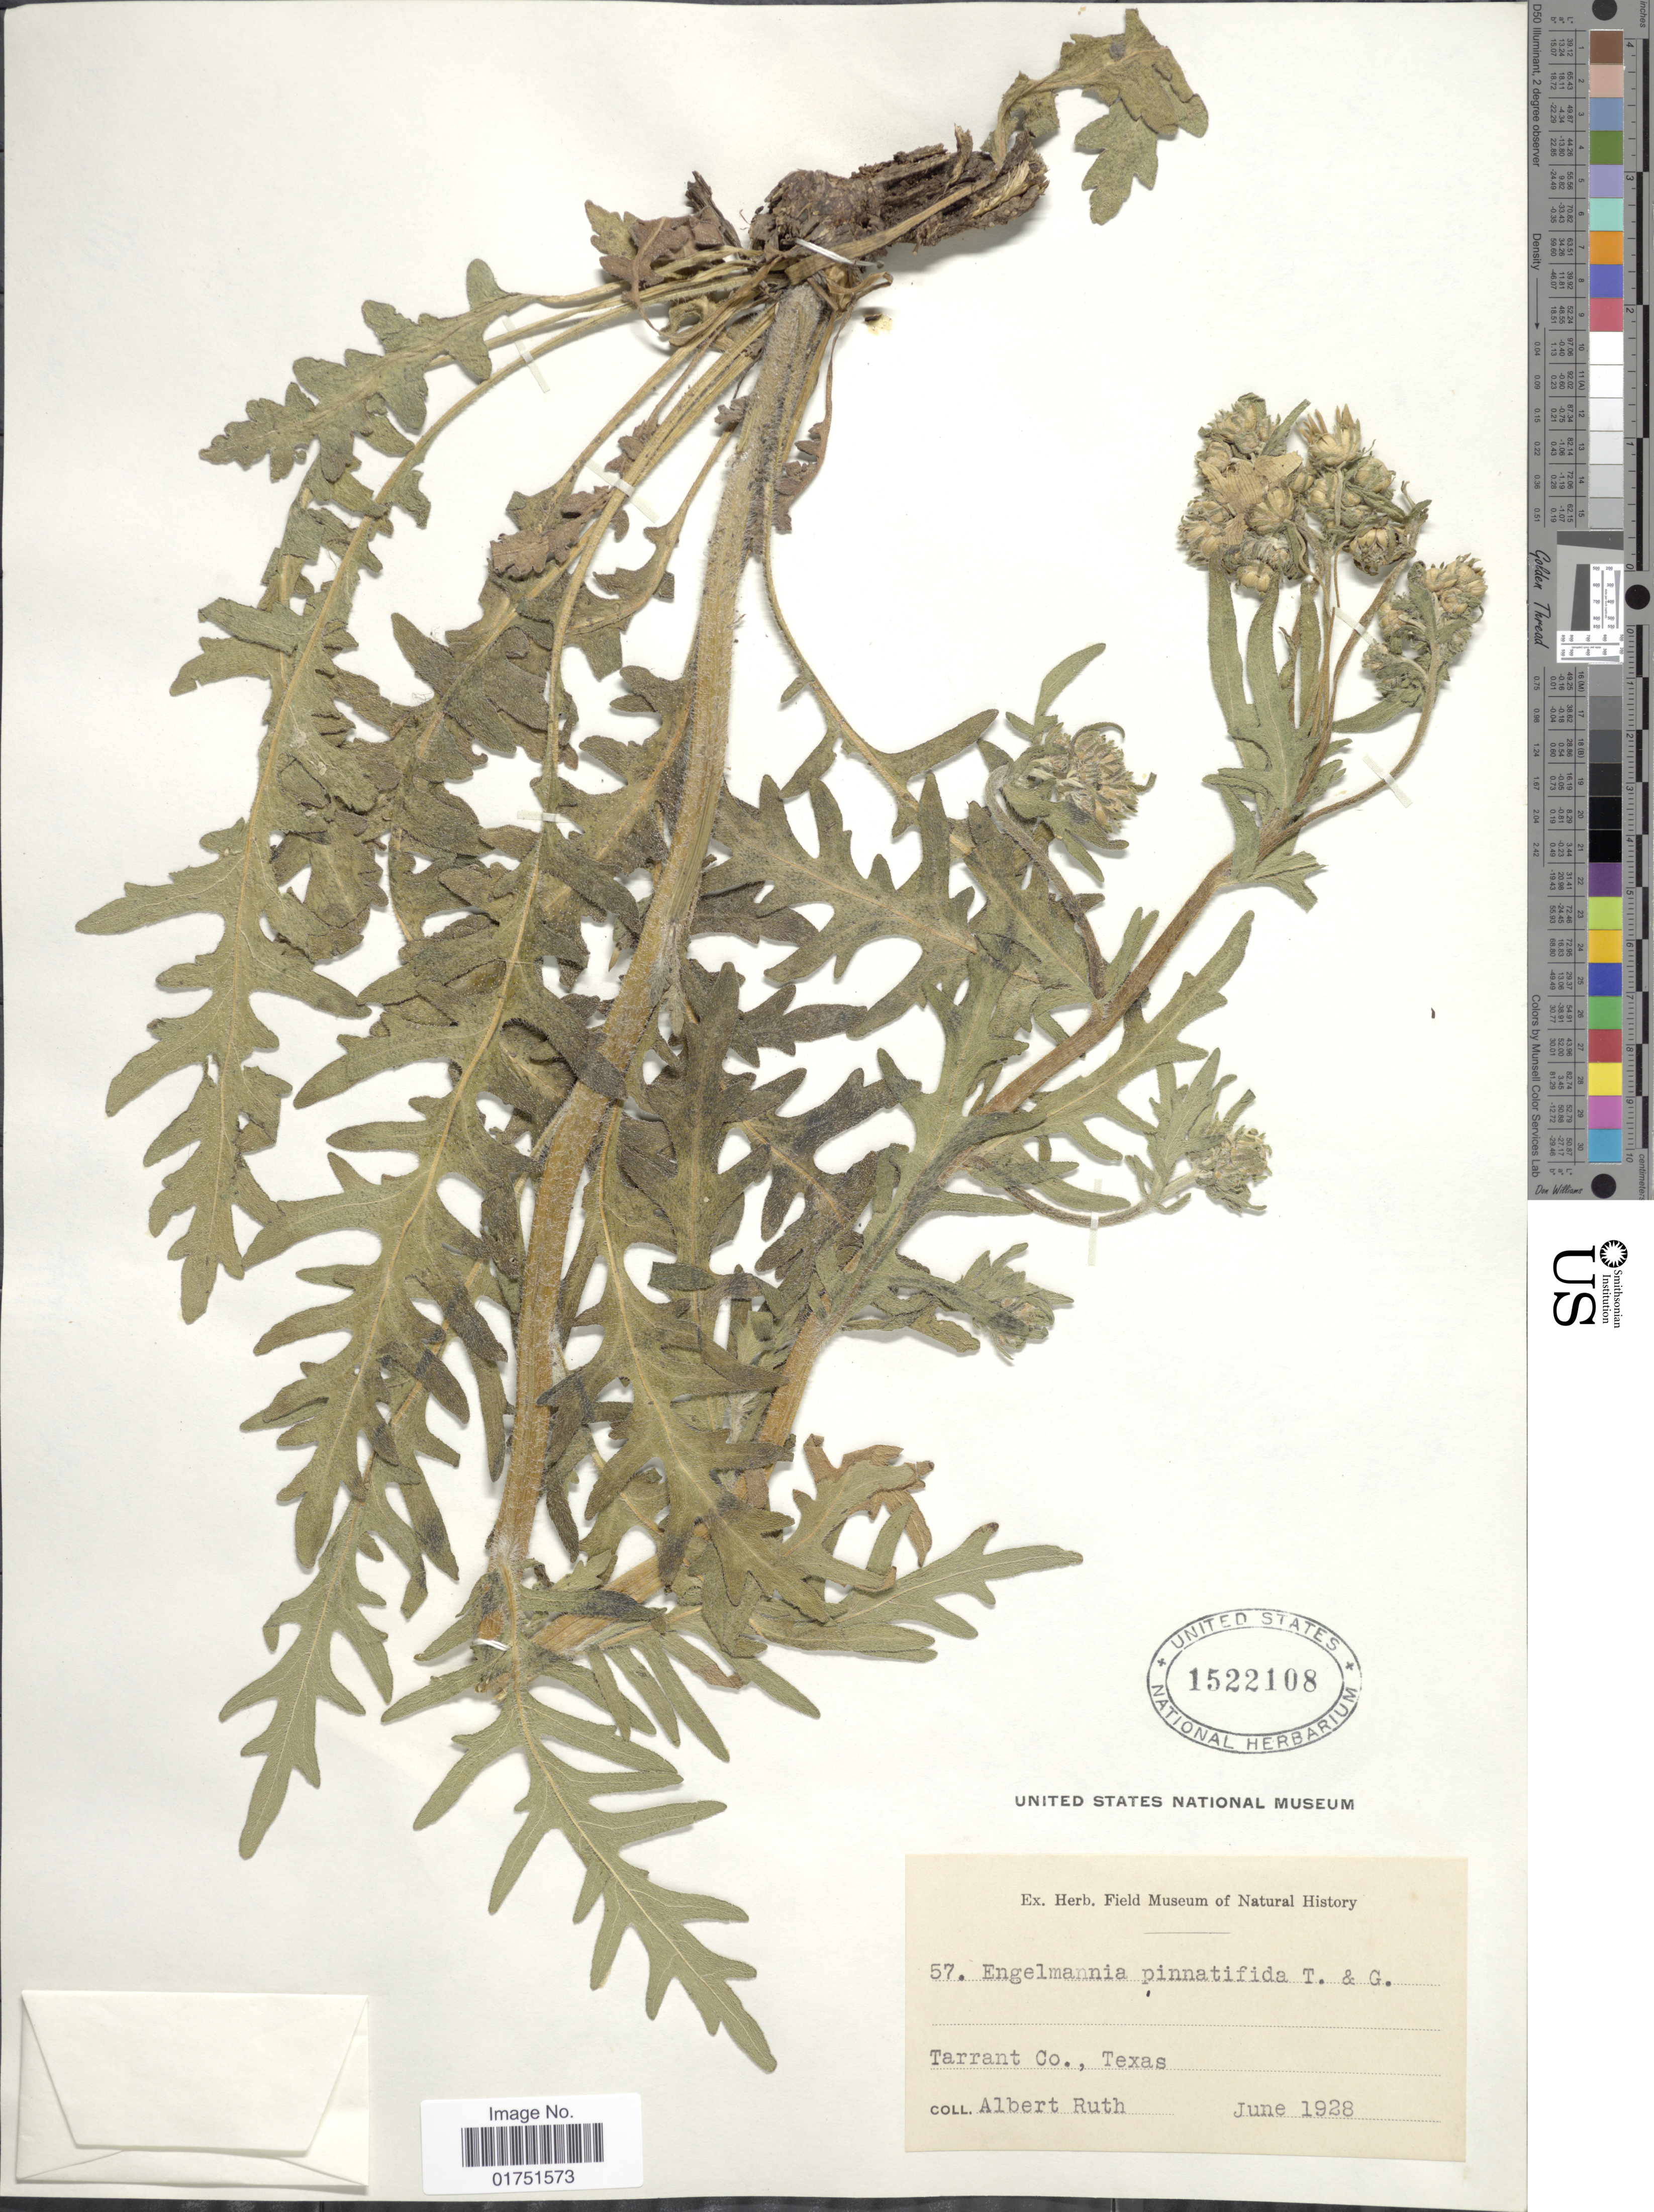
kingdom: Plantae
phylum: Tracheophyta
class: Magnoliopsida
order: Asterales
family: Asteraceae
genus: Engelmannia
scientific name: Engelmannia pinnatifida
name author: Torr. & A. Gray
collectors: A. Ruth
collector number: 57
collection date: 1928-06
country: United States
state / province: Texas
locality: Tarrant Co., Texas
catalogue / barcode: US 1522108